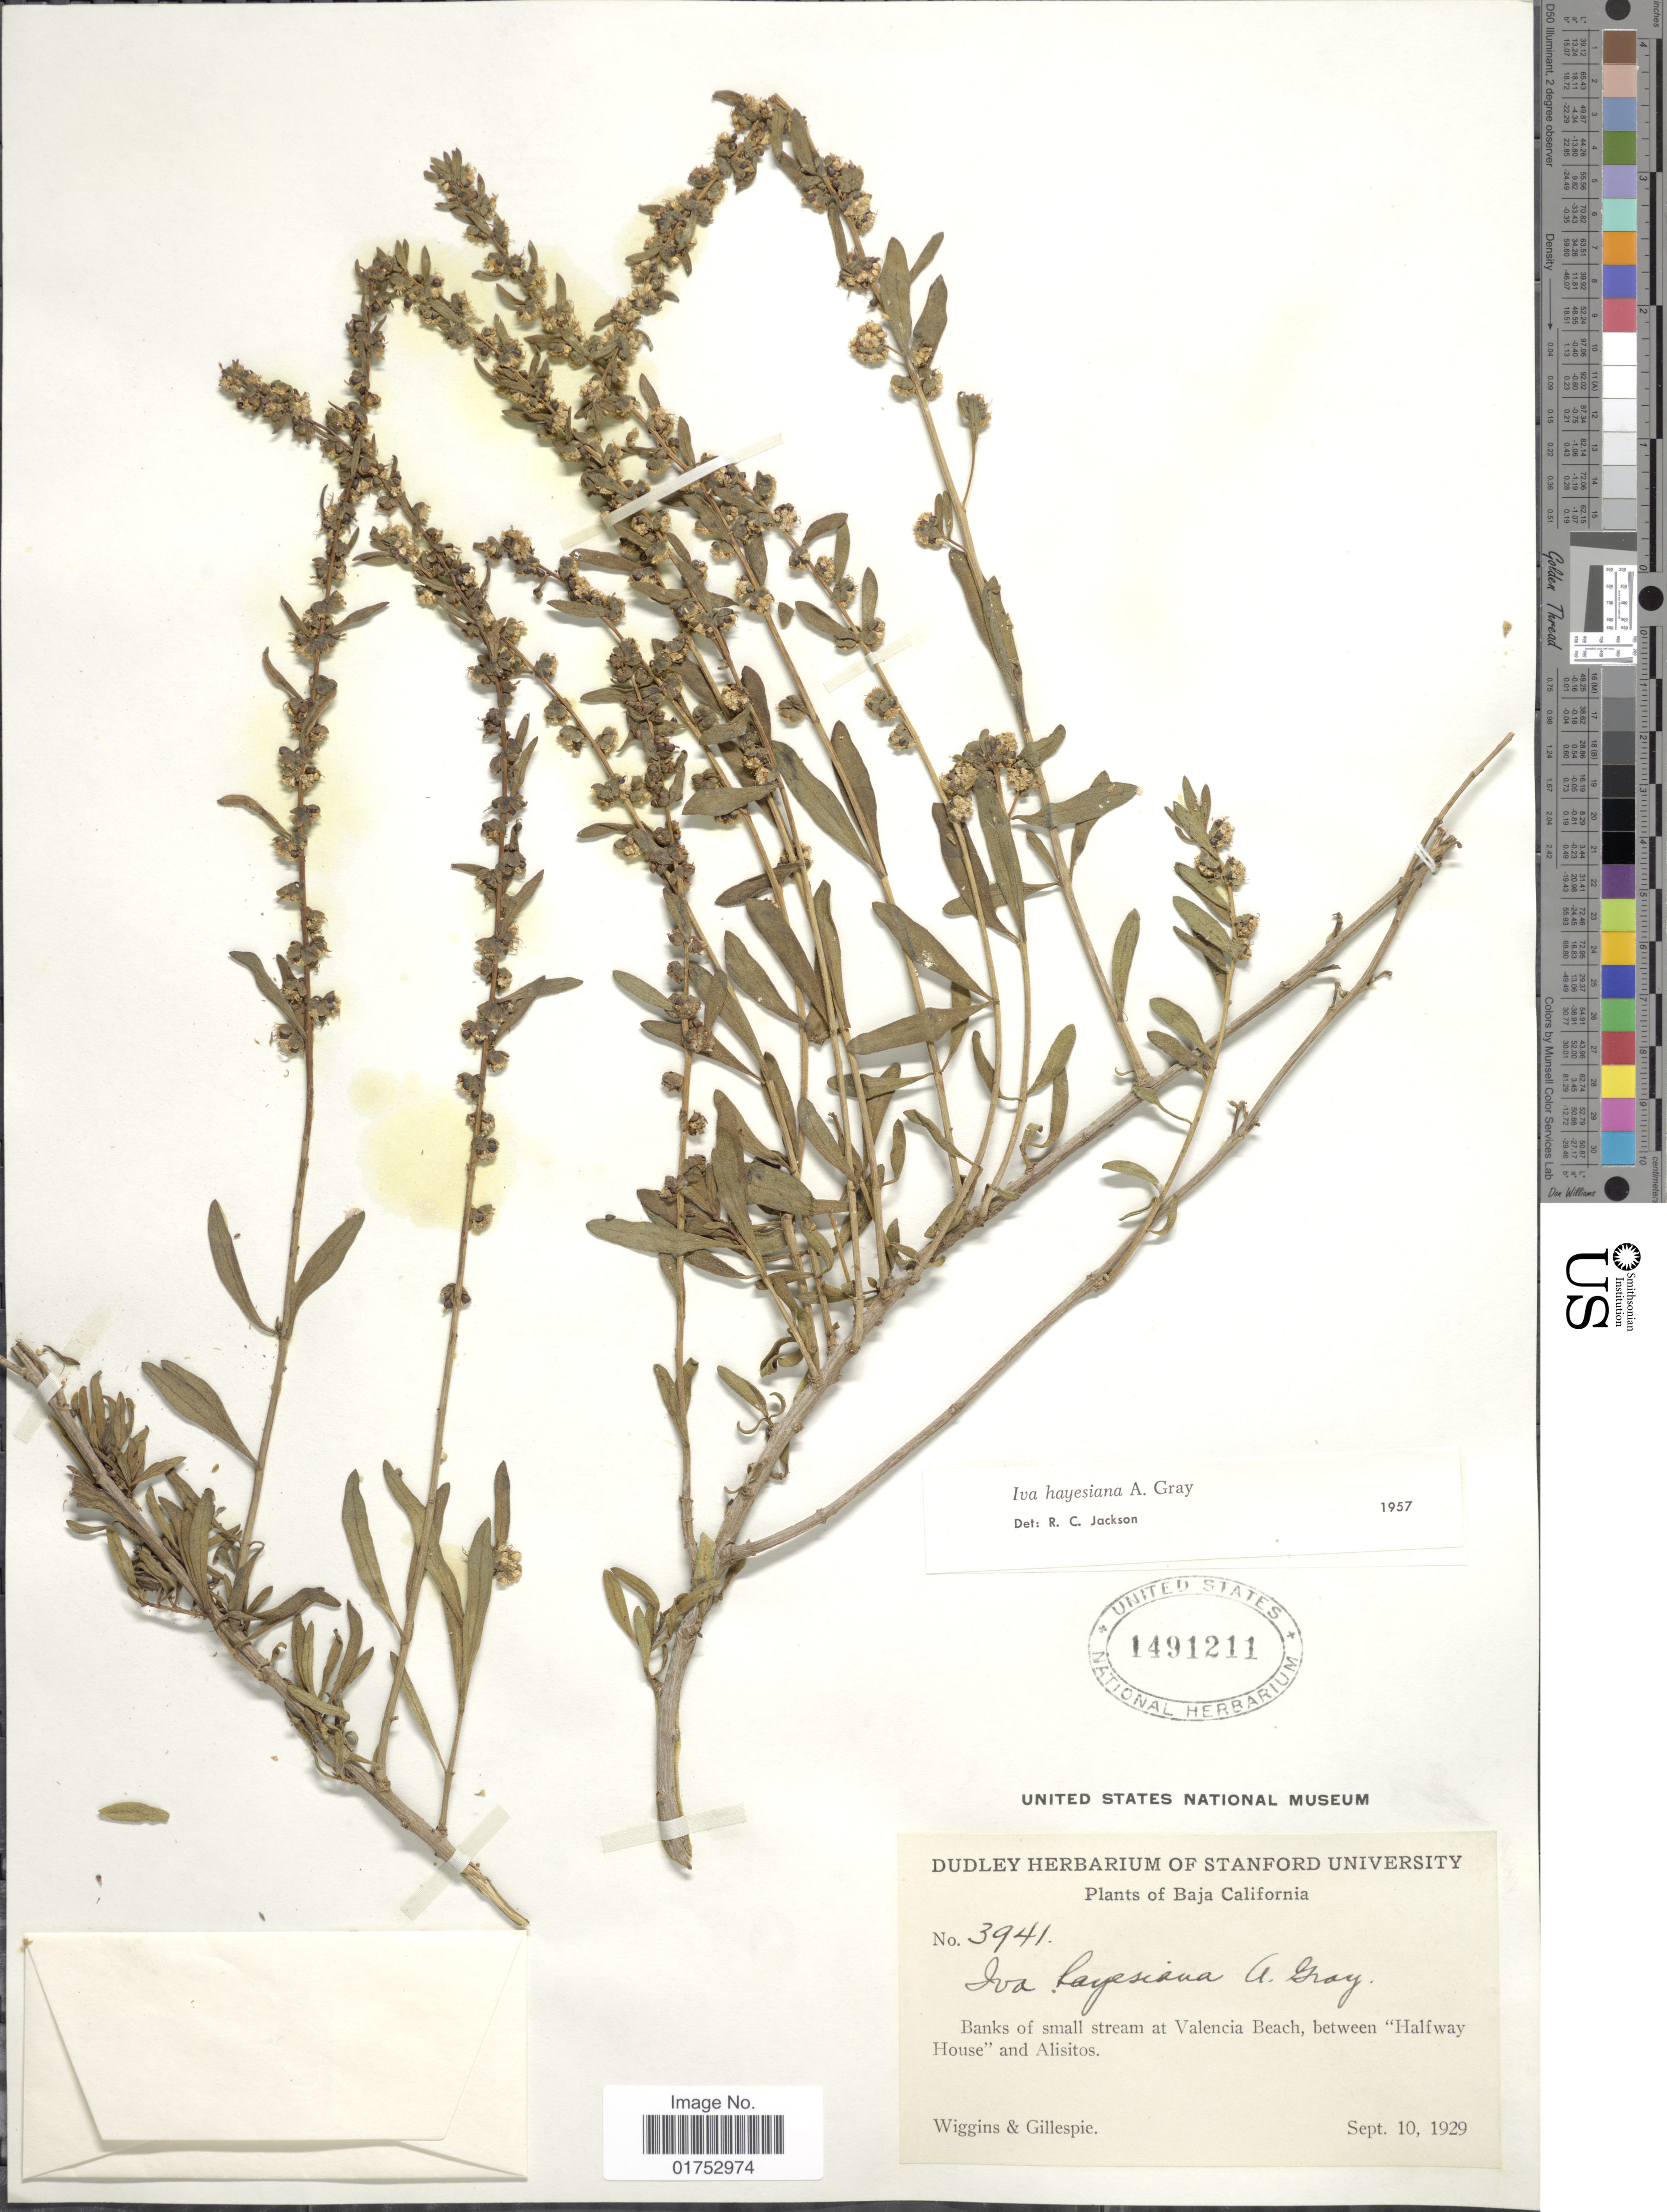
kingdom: Plantae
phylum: Tracheophyta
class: Magnoliopsida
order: Asterales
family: Asteraceae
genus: Iva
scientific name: Iva hayesiana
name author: A. Gray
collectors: -- Wiggins & -- Gillespie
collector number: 3941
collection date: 1929-09-10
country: Mexico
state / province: Baja California Norte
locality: Valencia Beach, between Halfway House and Alisitos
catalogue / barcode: US 1491211